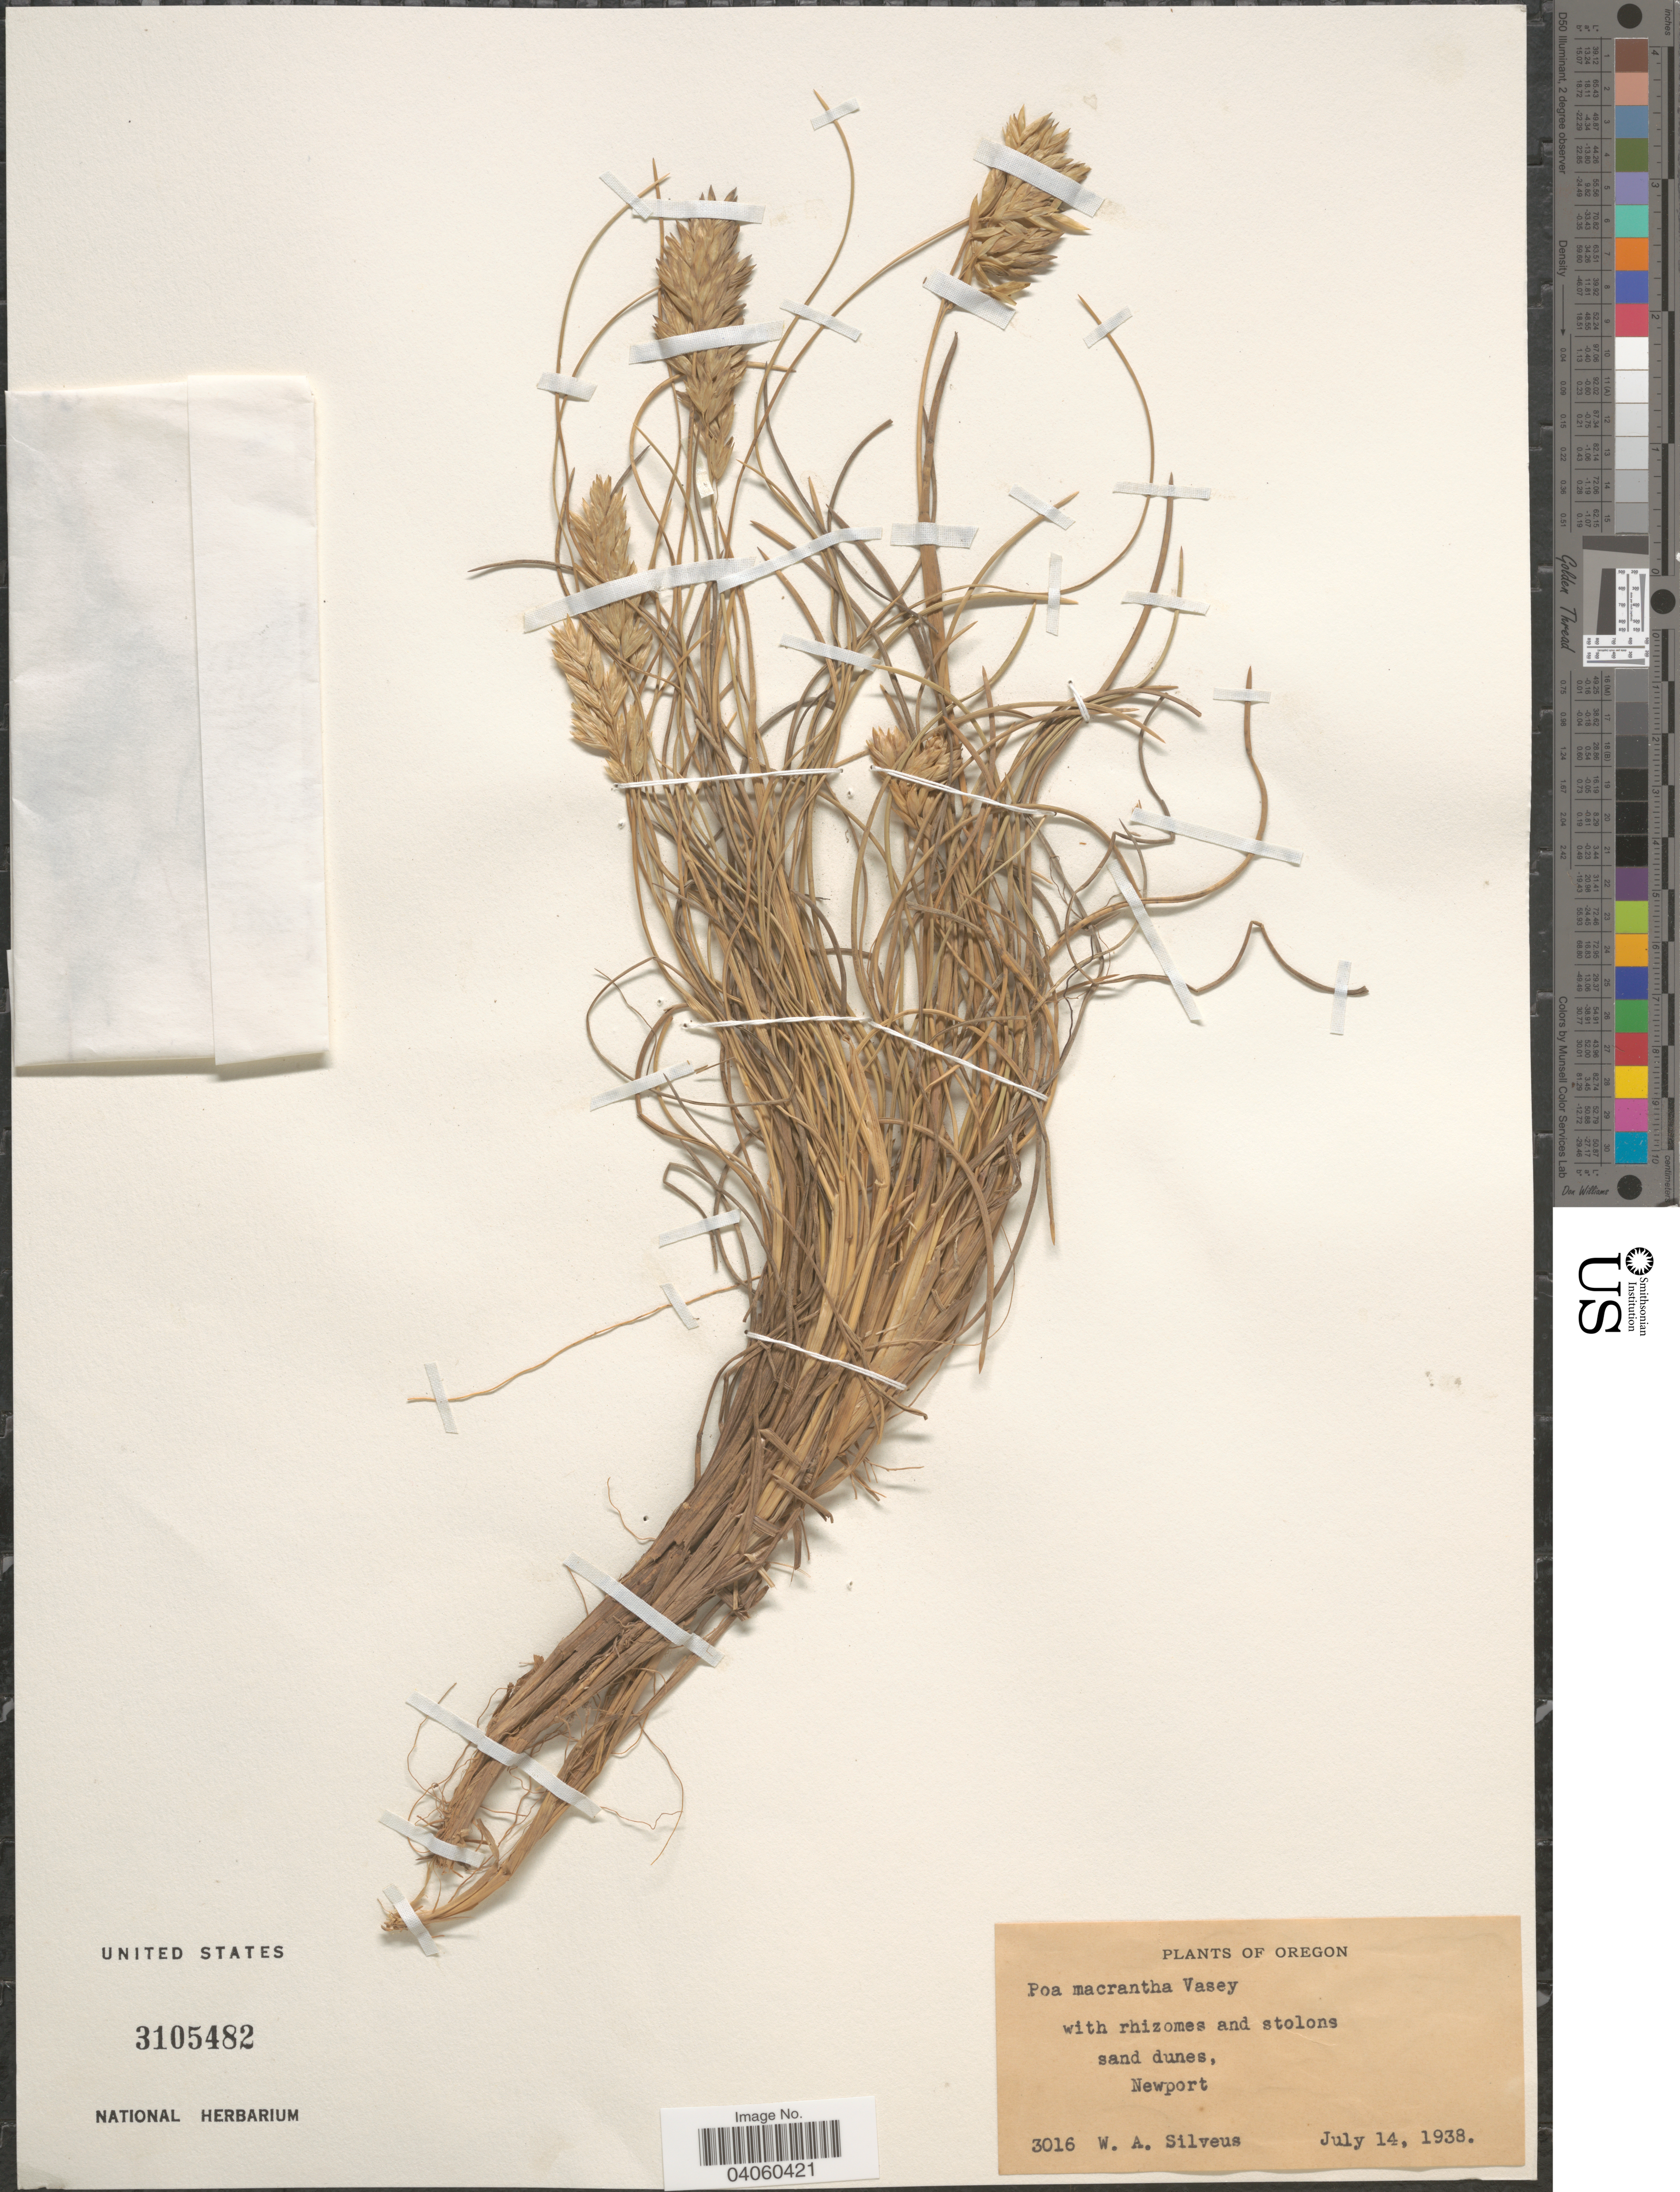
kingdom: Plantae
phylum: Tracheophyta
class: Liliopsida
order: Poales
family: Poaceae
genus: Poa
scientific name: Poa macrantha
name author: Vasey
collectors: W. Silveus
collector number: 3016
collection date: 1938-07-14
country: United States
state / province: Oregon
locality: Newport.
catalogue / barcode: US 3105482